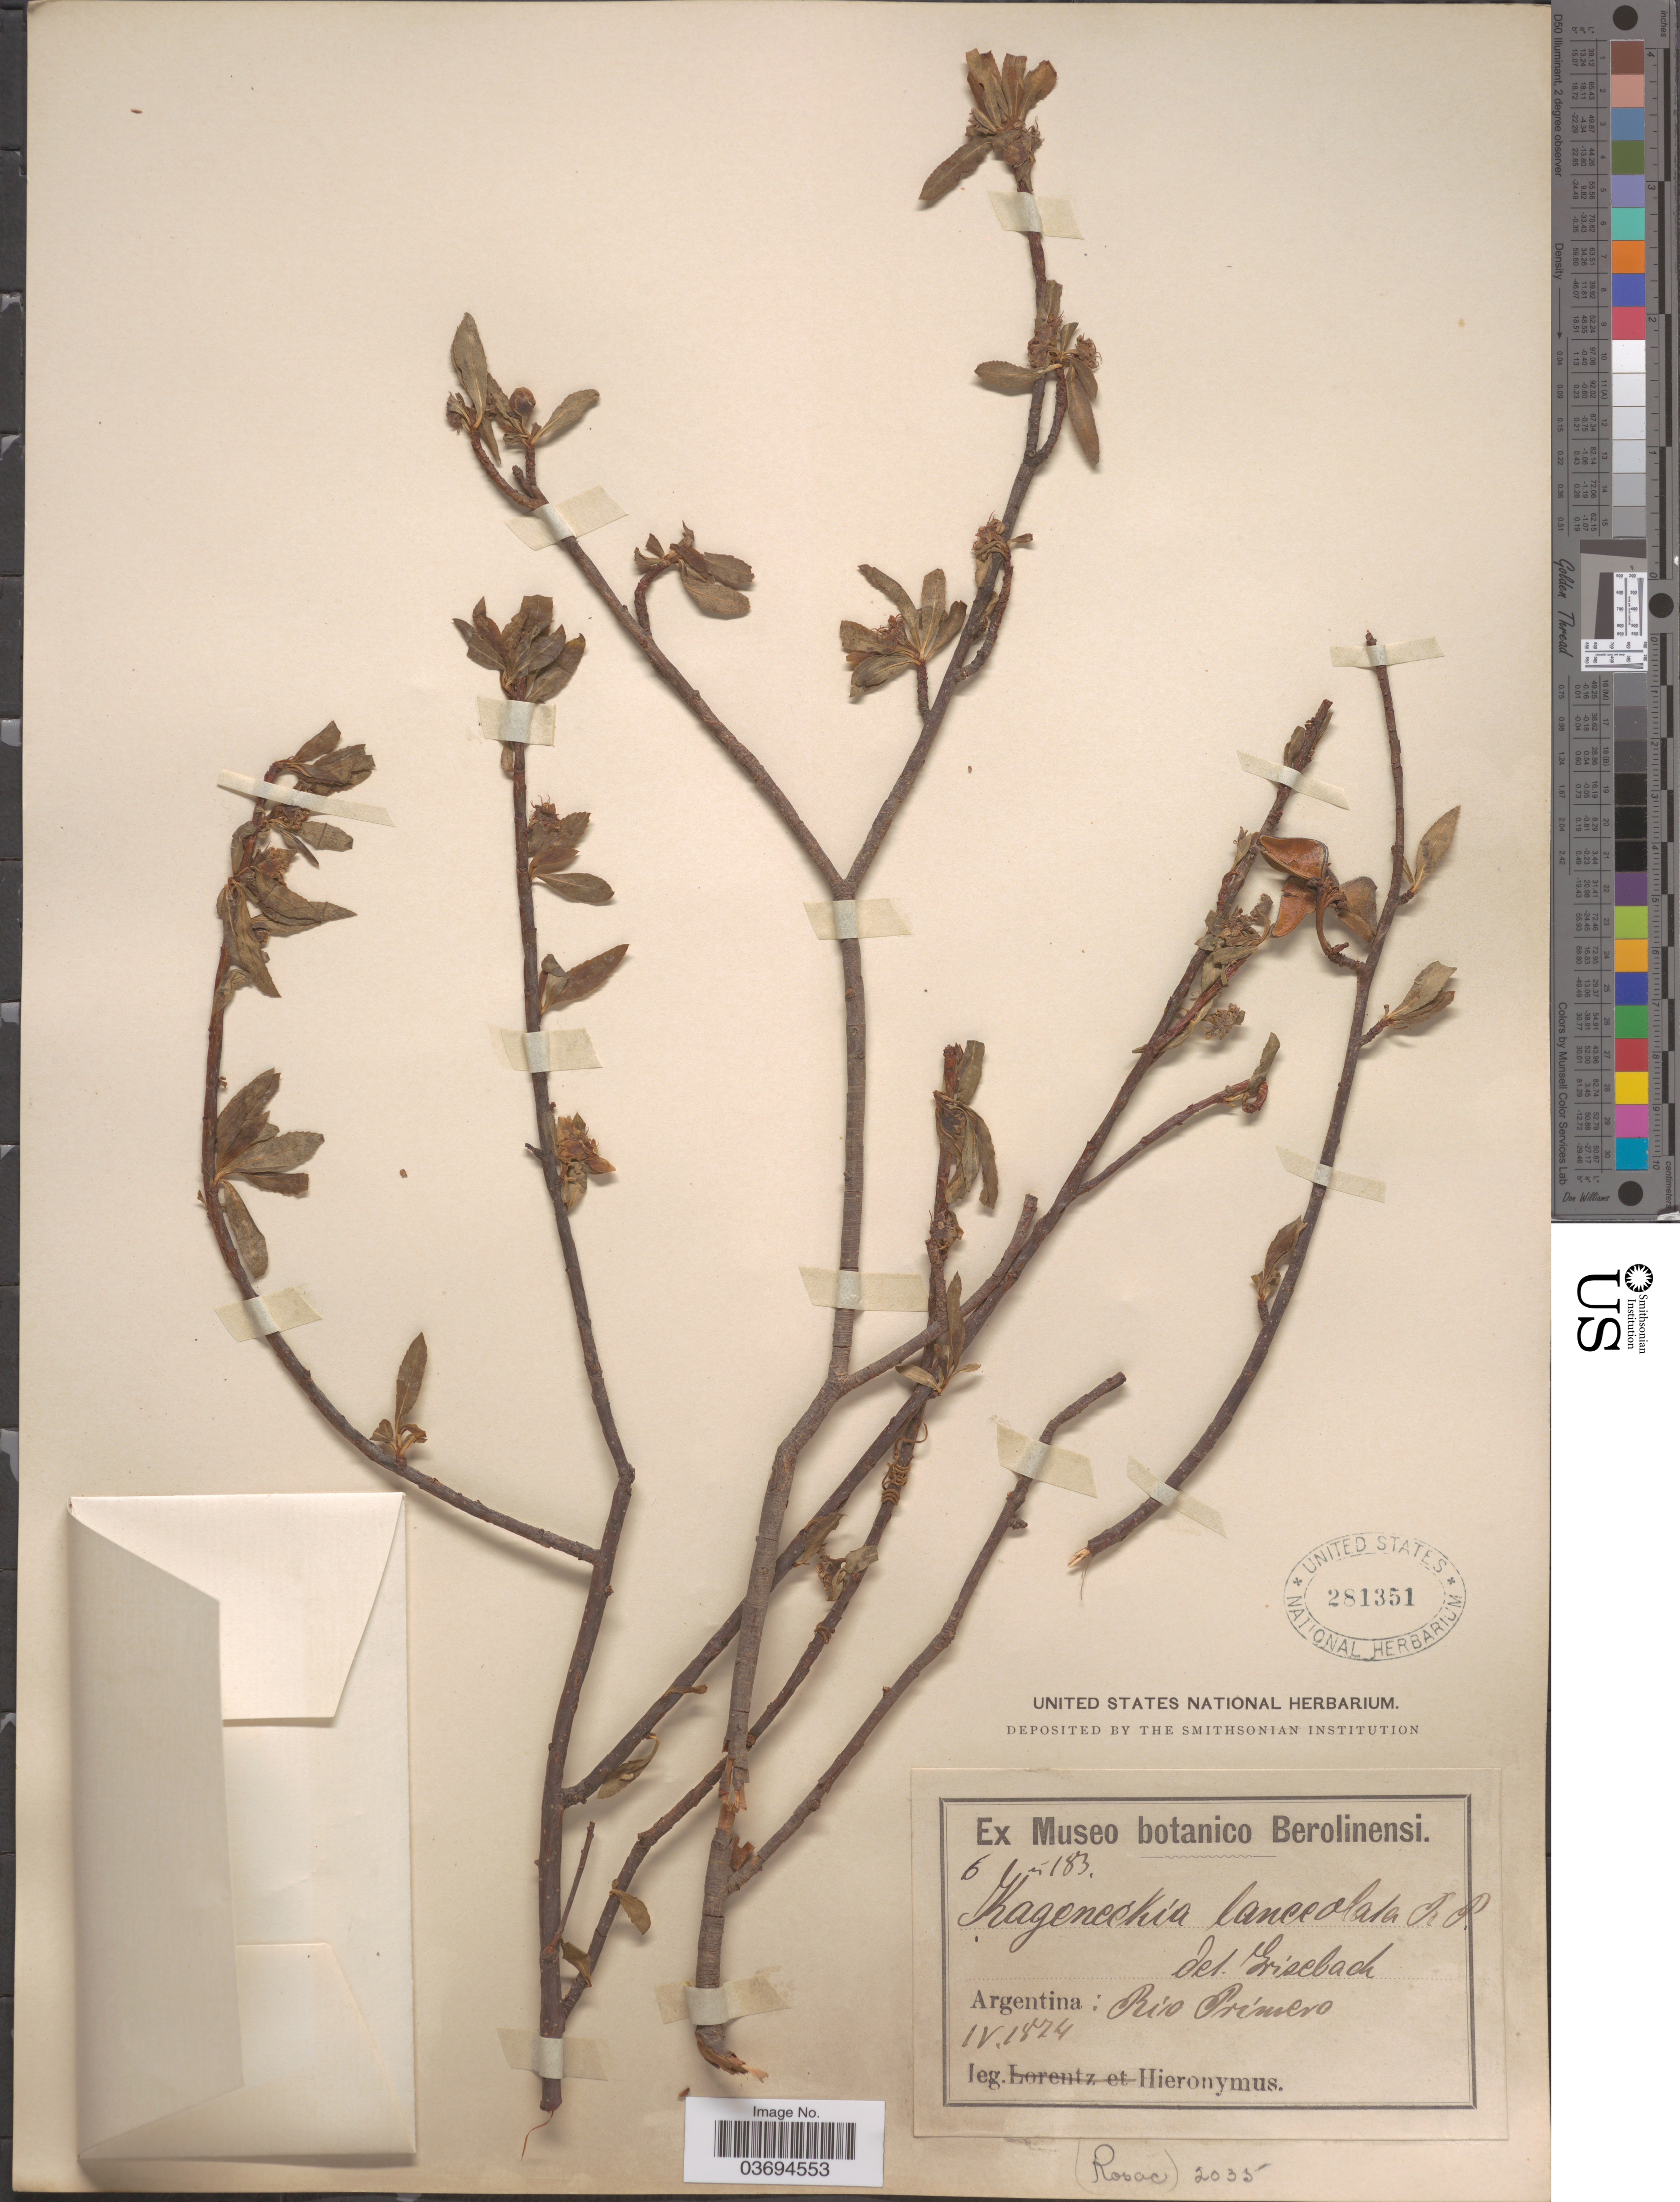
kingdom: Plantae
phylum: Tracheophyta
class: Magnoliopsida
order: Rosales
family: Rosaceae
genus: Kageneckia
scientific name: Kageneckia lanceolata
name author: Ruiz & Pav.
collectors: -. Hieronymus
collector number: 6183*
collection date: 1824-04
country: Argentina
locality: Rio Primero.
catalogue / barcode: US 281351